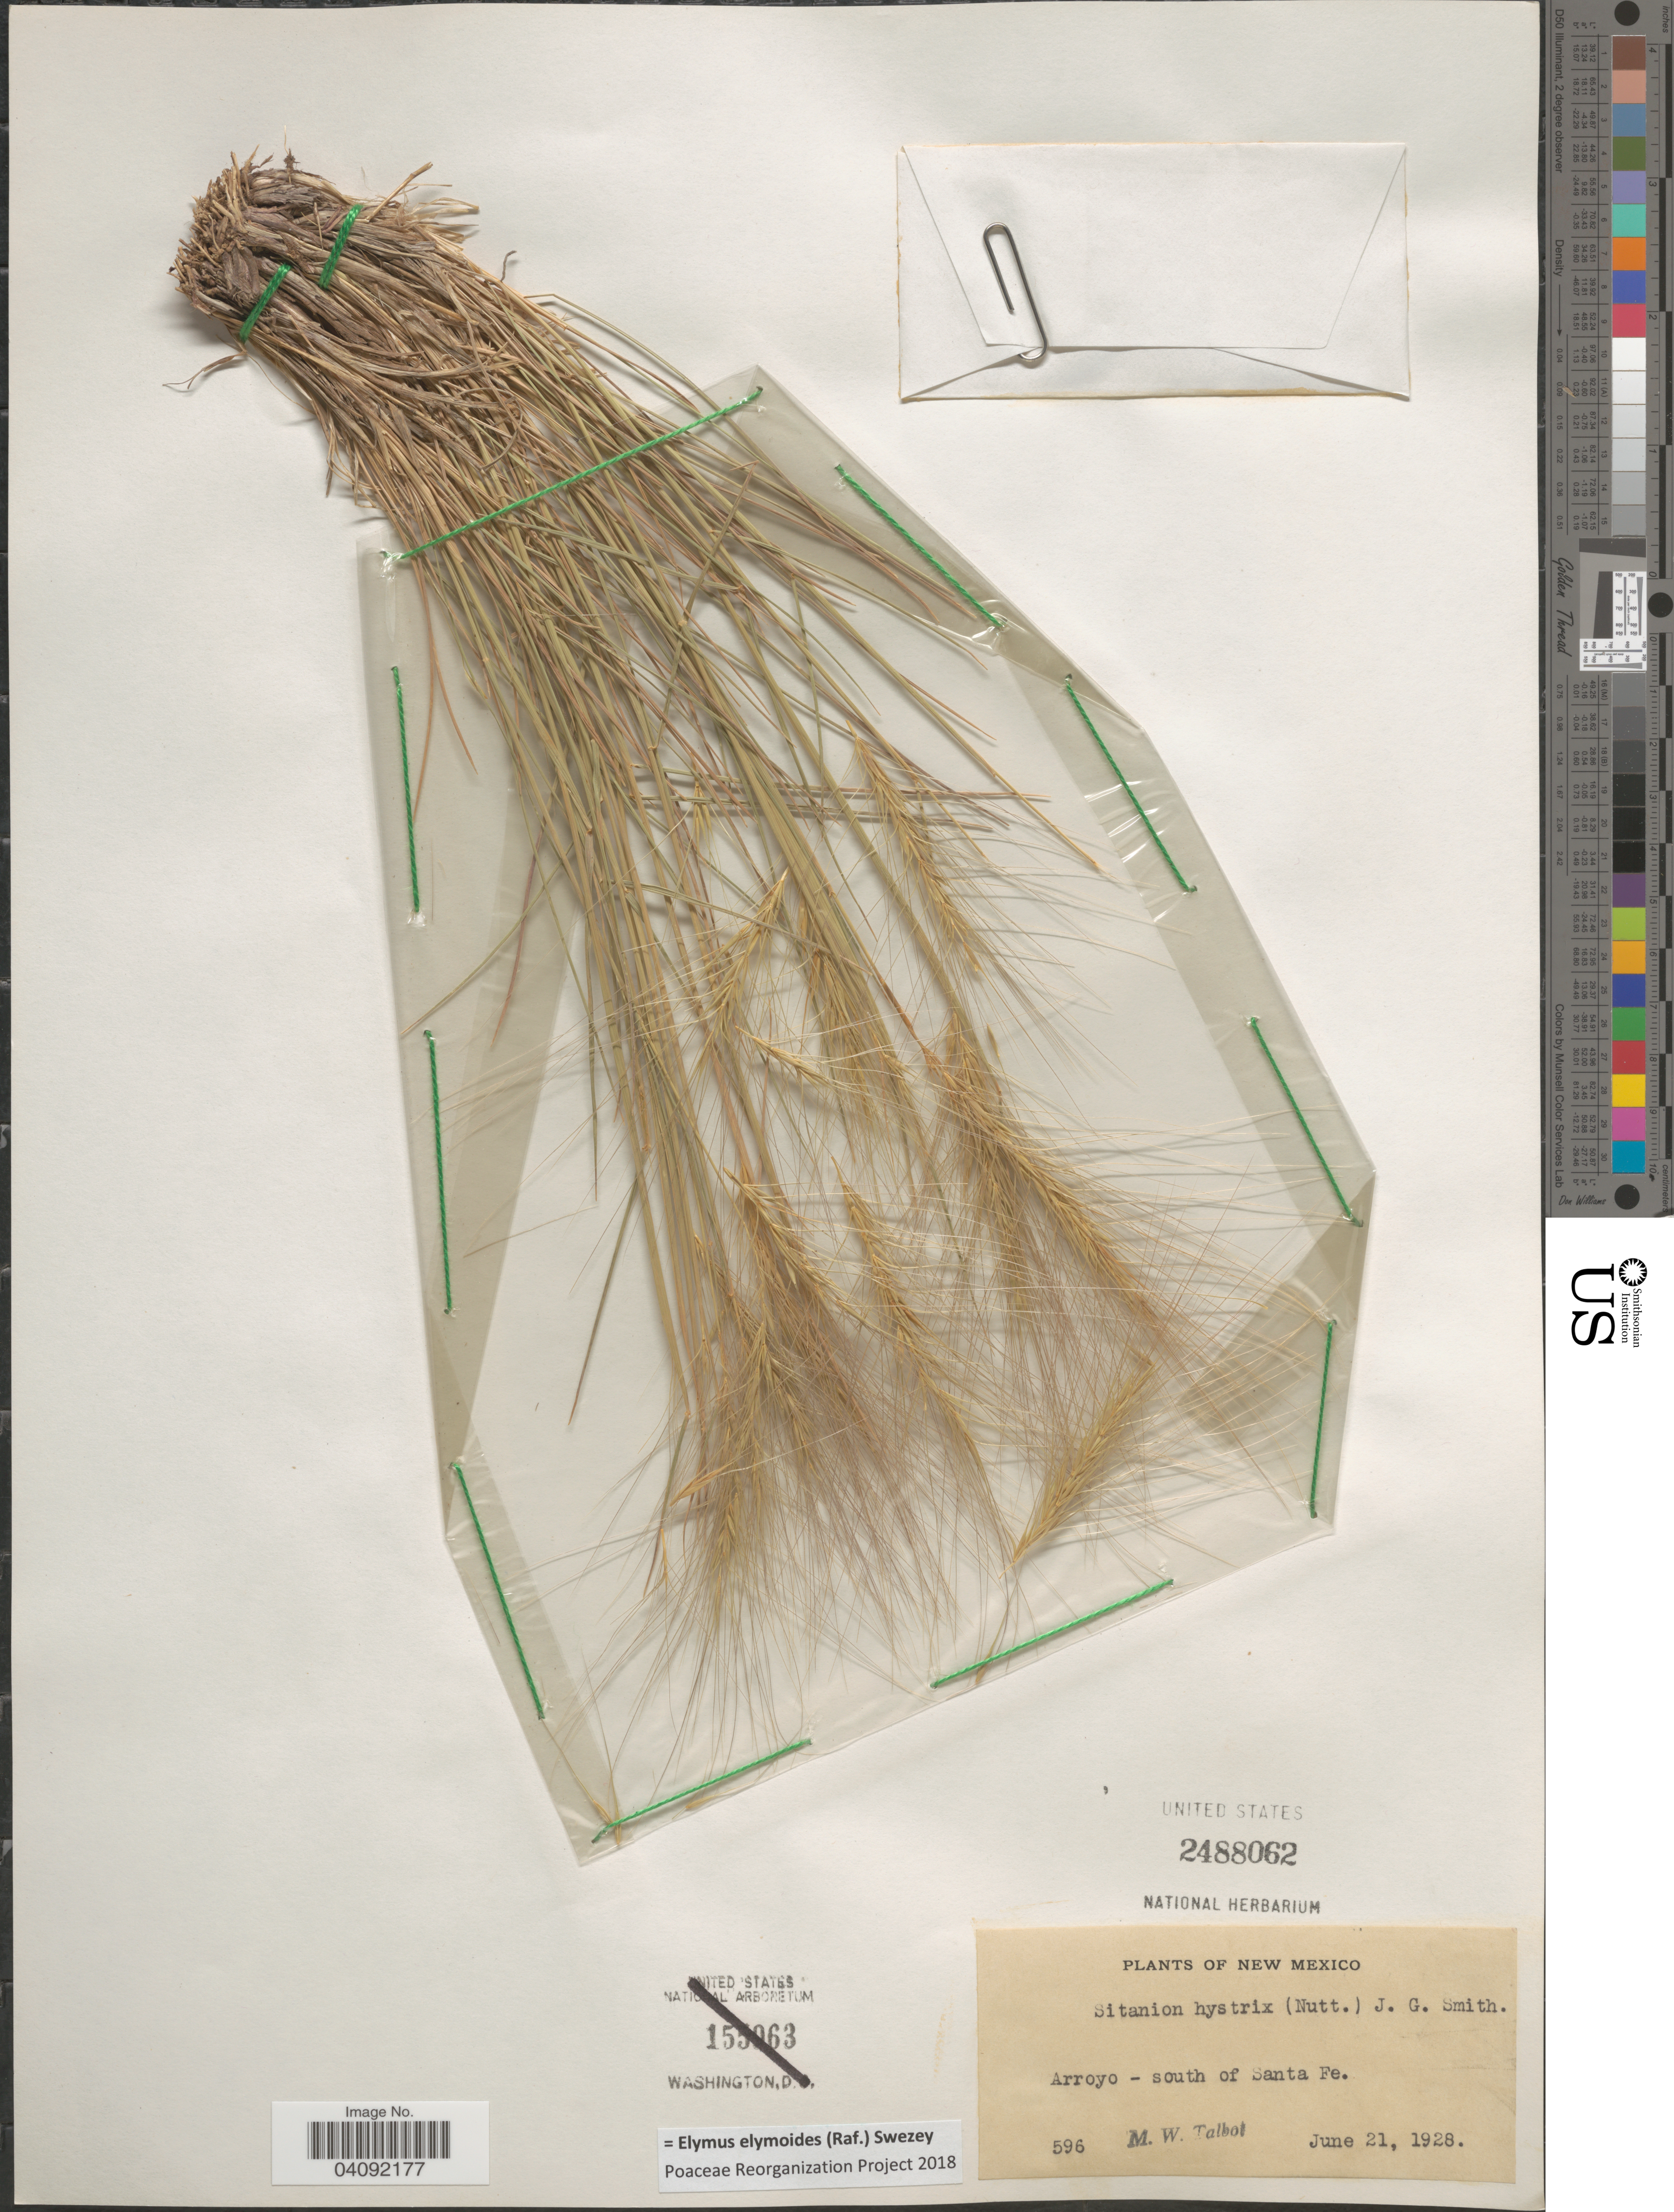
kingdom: Plantae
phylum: Tracheophyta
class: Liliopsida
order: Poales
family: Poaceae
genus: Elymus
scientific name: Elymus elymoides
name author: (Raf.) Swezey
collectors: M. Talbot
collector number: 596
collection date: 1928-06-21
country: United States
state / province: New Mexico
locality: Arroyo - south of Santa Fe.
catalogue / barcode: US 2488062